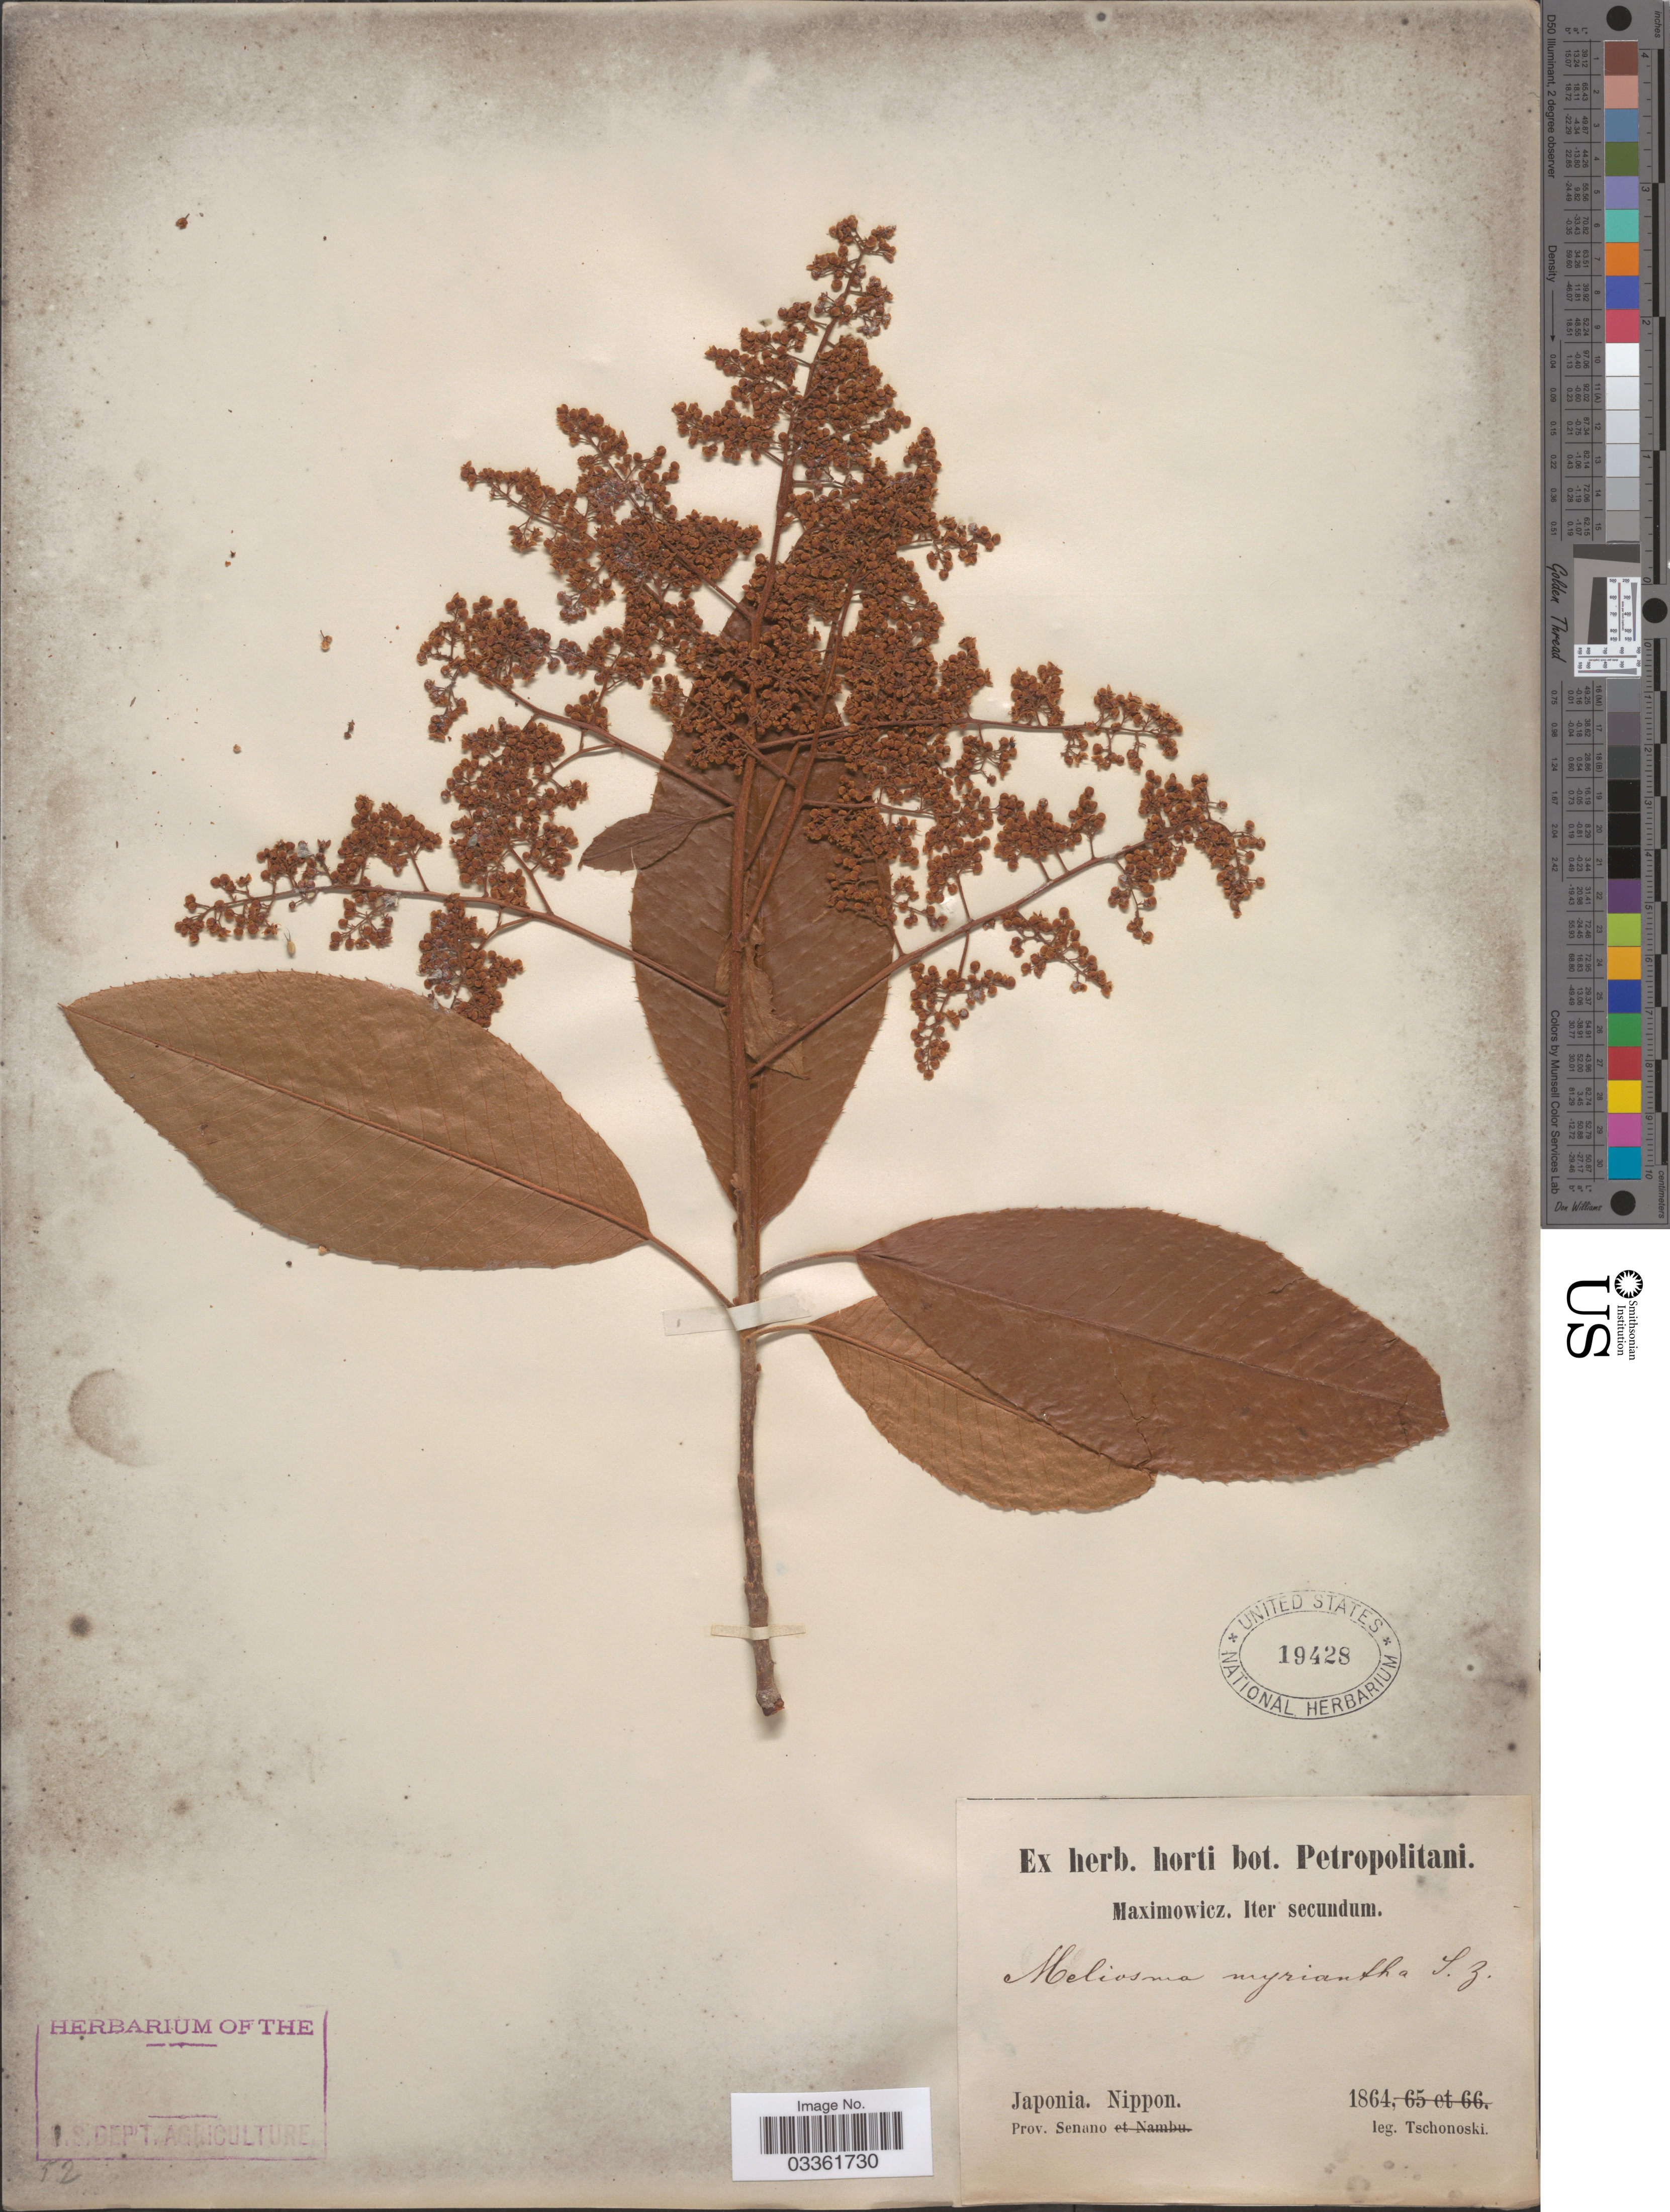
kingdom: Plantae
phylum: Tracheophyta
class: Magnoliopsida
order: Proteales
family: Sabiaceae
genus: Meliosma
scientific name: Meliosma myriantha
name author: Siebold & Zucc.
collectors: -. Tschonoski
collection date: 1864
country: Japan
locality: Japonia. Nippon. Prov. Senano.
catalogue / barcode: US 19428